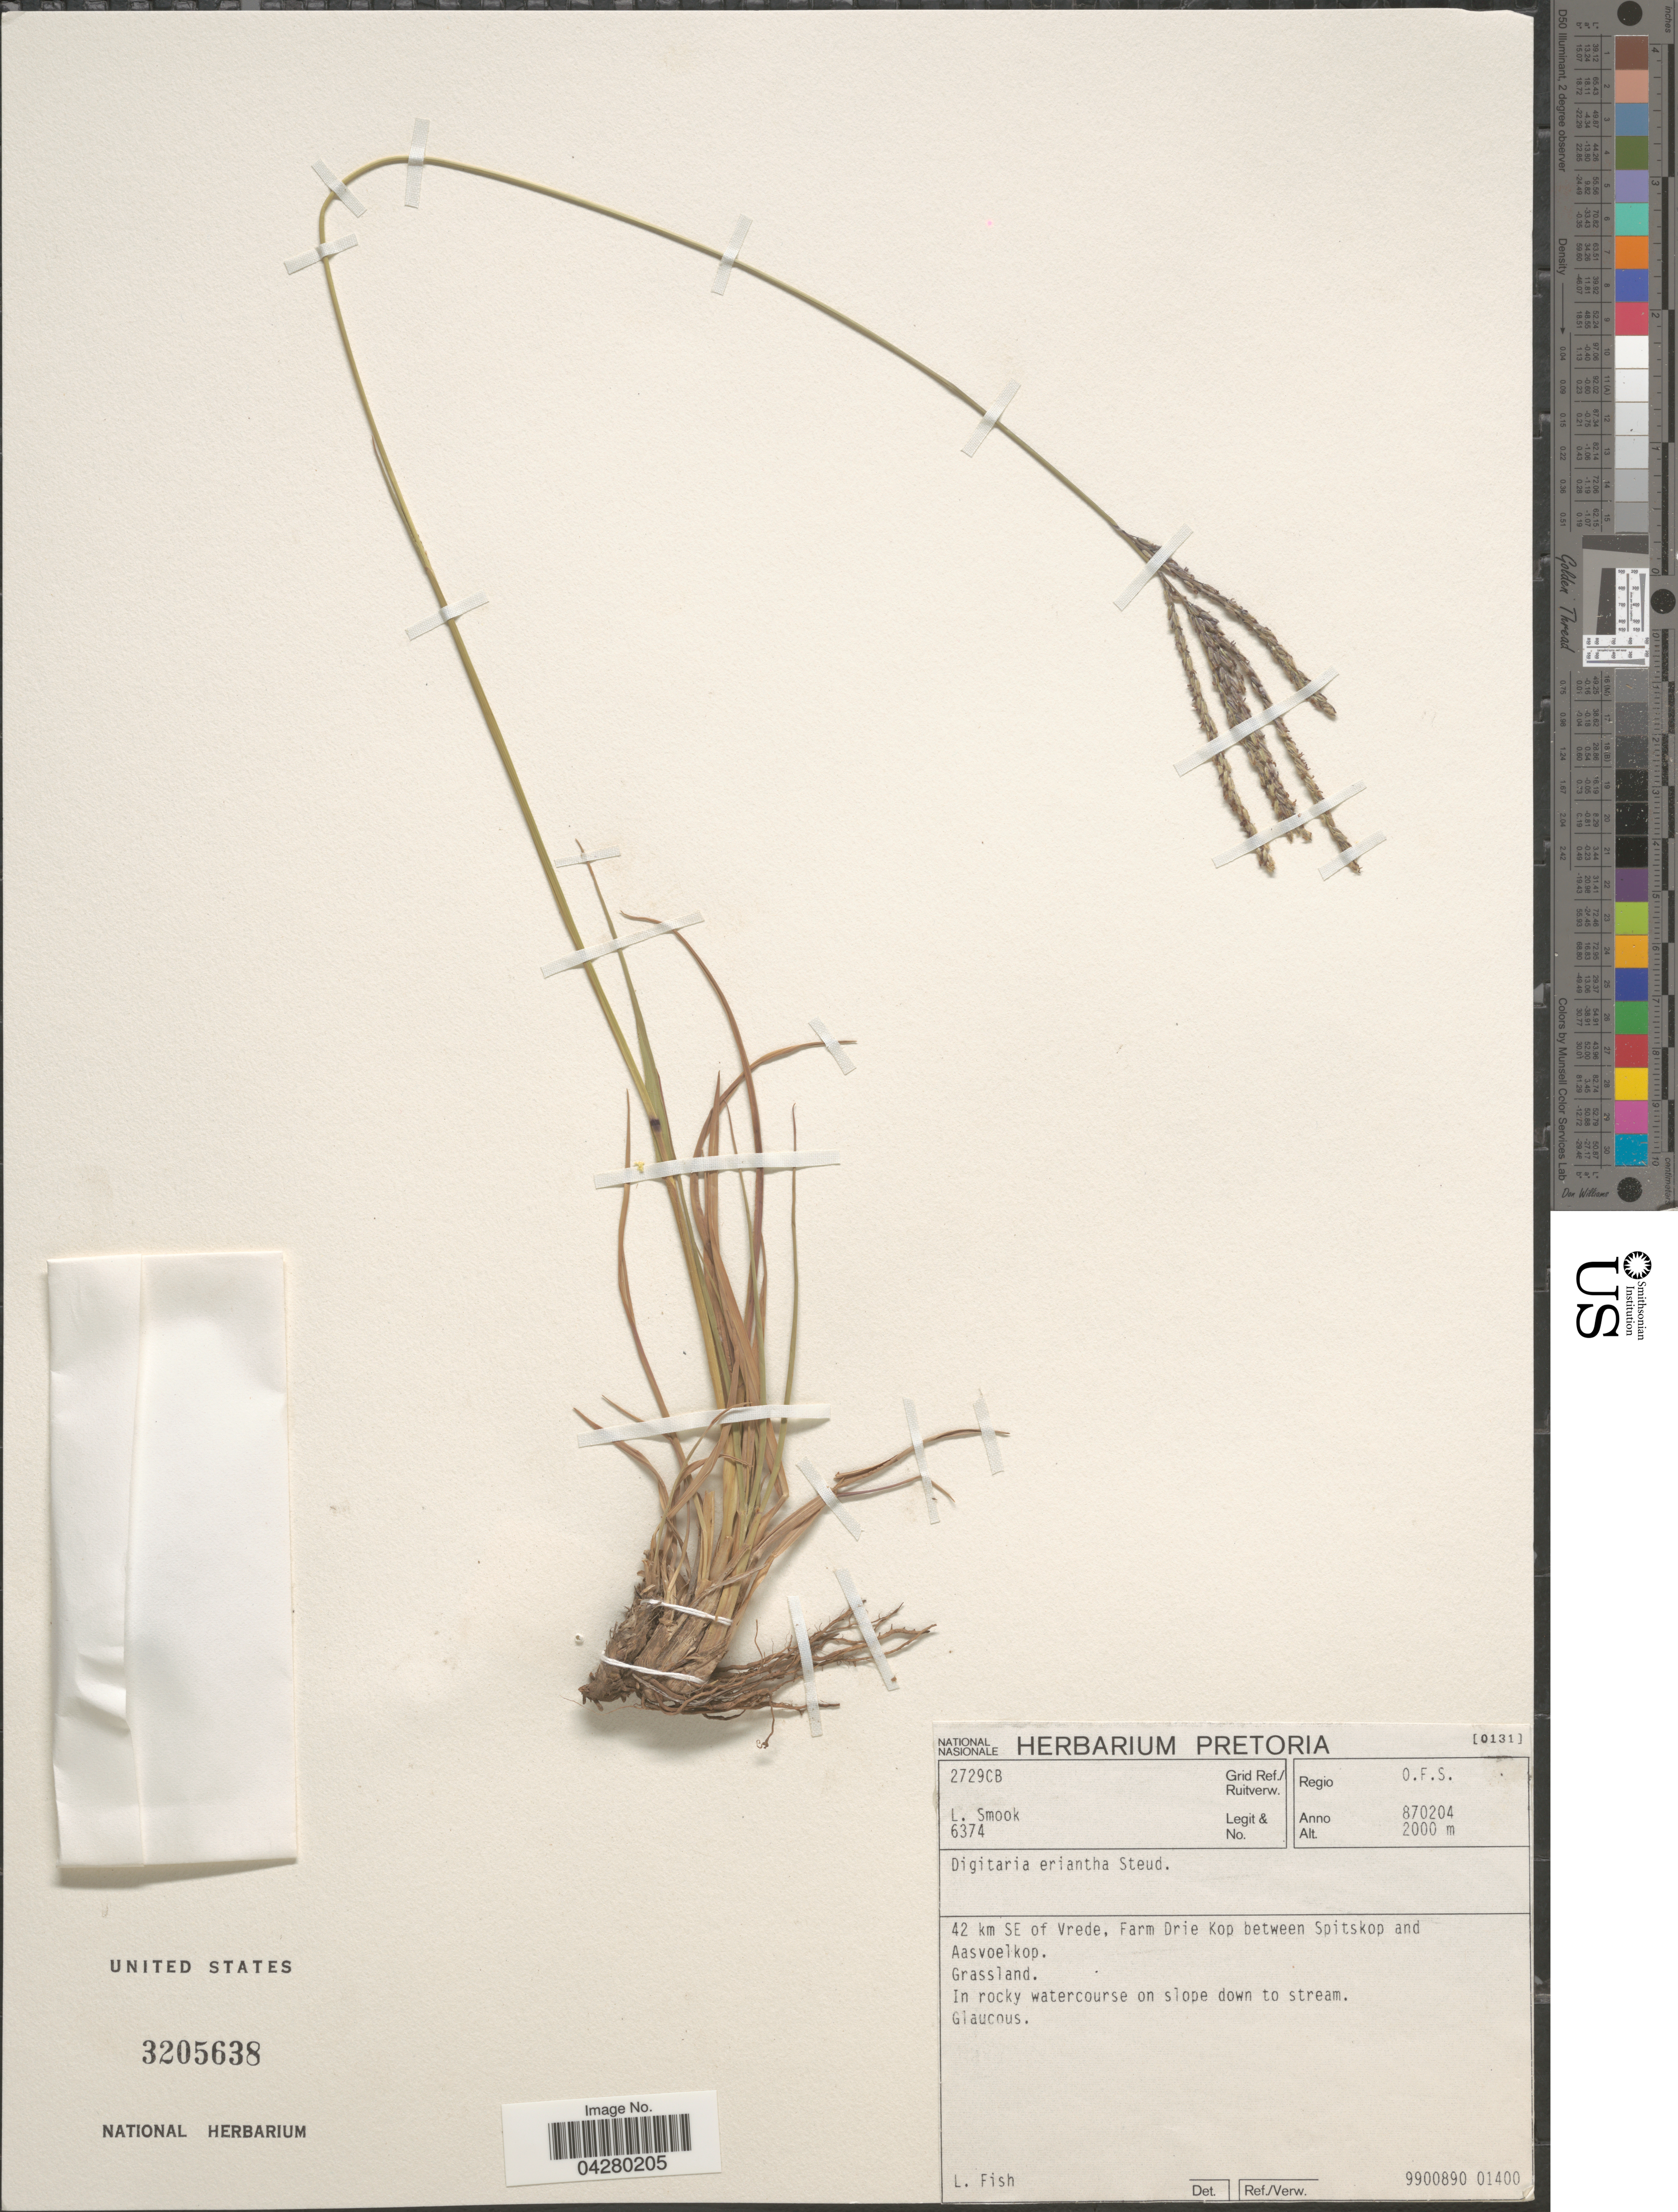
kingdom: Plantae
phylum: Tracheophyta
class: Liliopsida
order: Poales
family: Poaceae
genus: Digitaria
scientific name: Digitaria eriantha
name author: Steud.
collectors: L. Smook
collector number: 6374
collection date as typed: Transcribed d/m/y: 4/2/87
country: South Africa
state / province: Free State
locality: Regio O. F. S. 2729CB Grid Ref. 42 km SE of Vrede, Farm Drie Kop between Spitskop and Aasvoelkop. Grassland.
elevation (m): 2000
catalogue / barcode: US 3205638